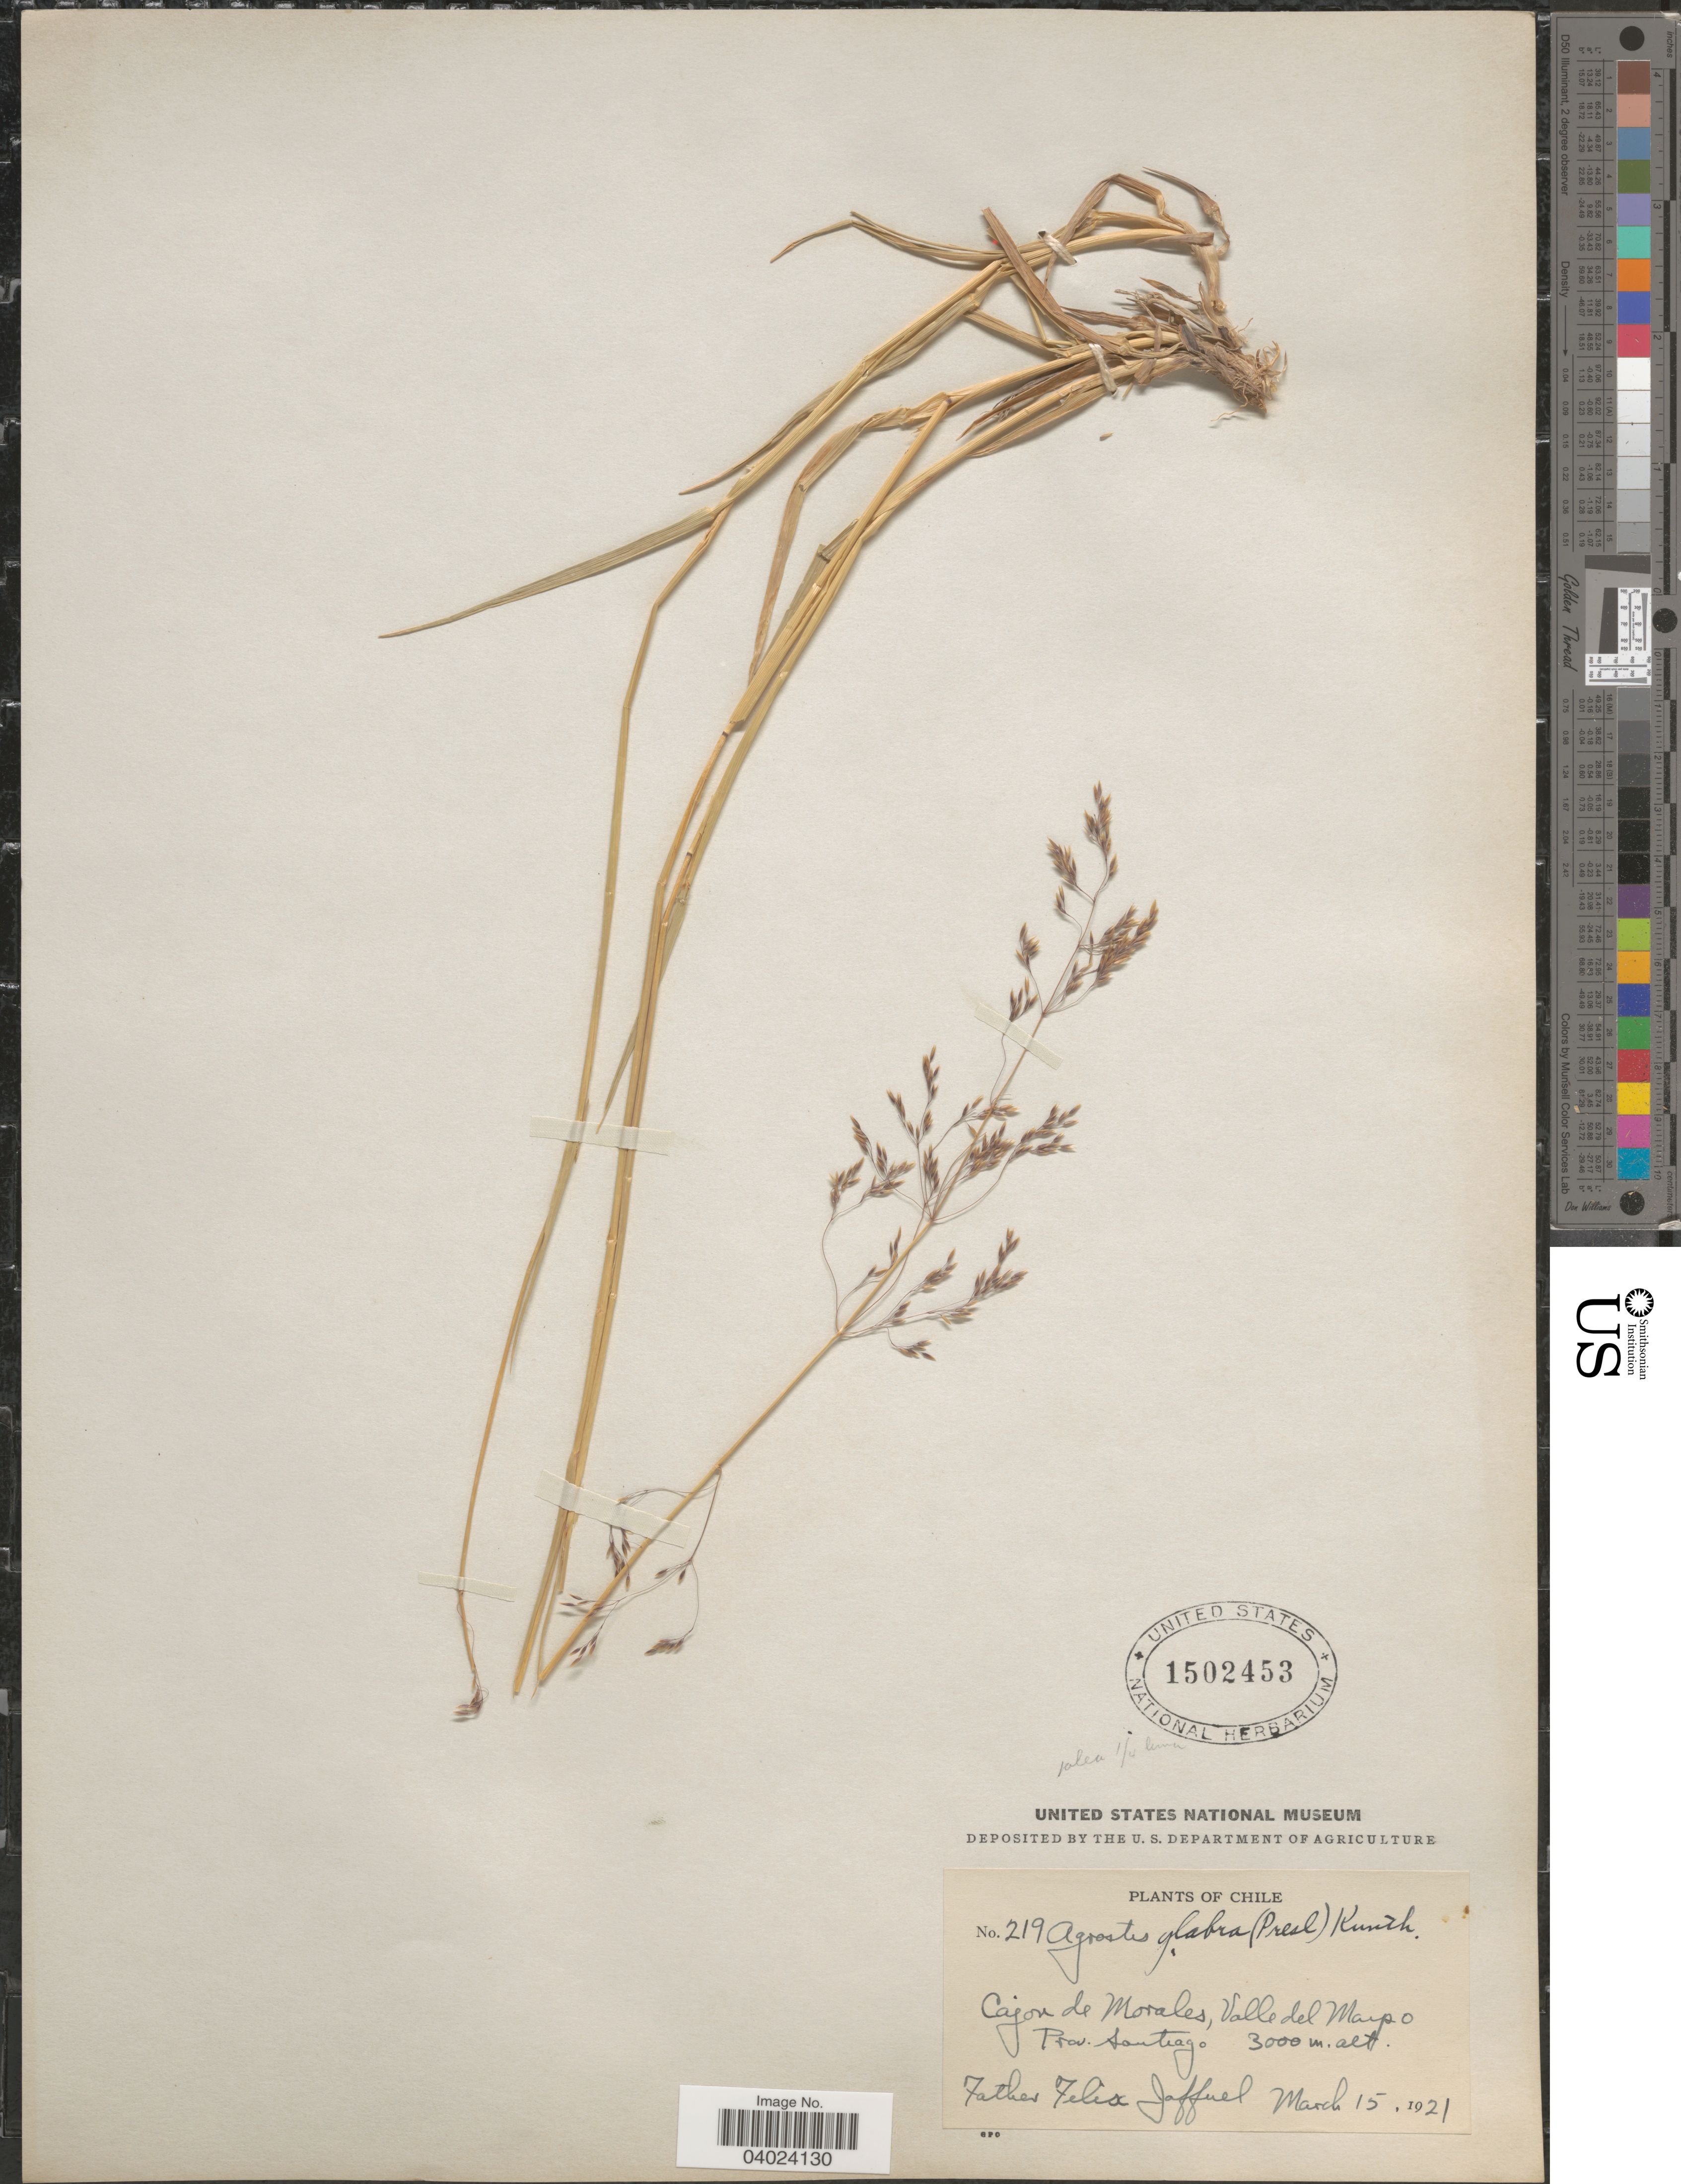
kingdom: Plantae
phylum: Tracheophyta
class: Liliopsida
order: Poales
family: Poaceae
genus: Agrostis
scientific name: Agrostis glabra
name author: (J. Presl) Kunth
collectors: F. Jaffuel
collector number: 219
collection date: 1921-03-15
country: Chile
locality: Cajon de Morales, Valle del Maipo. Prov. Santiago.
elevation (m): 3000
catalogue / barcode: US 1502453